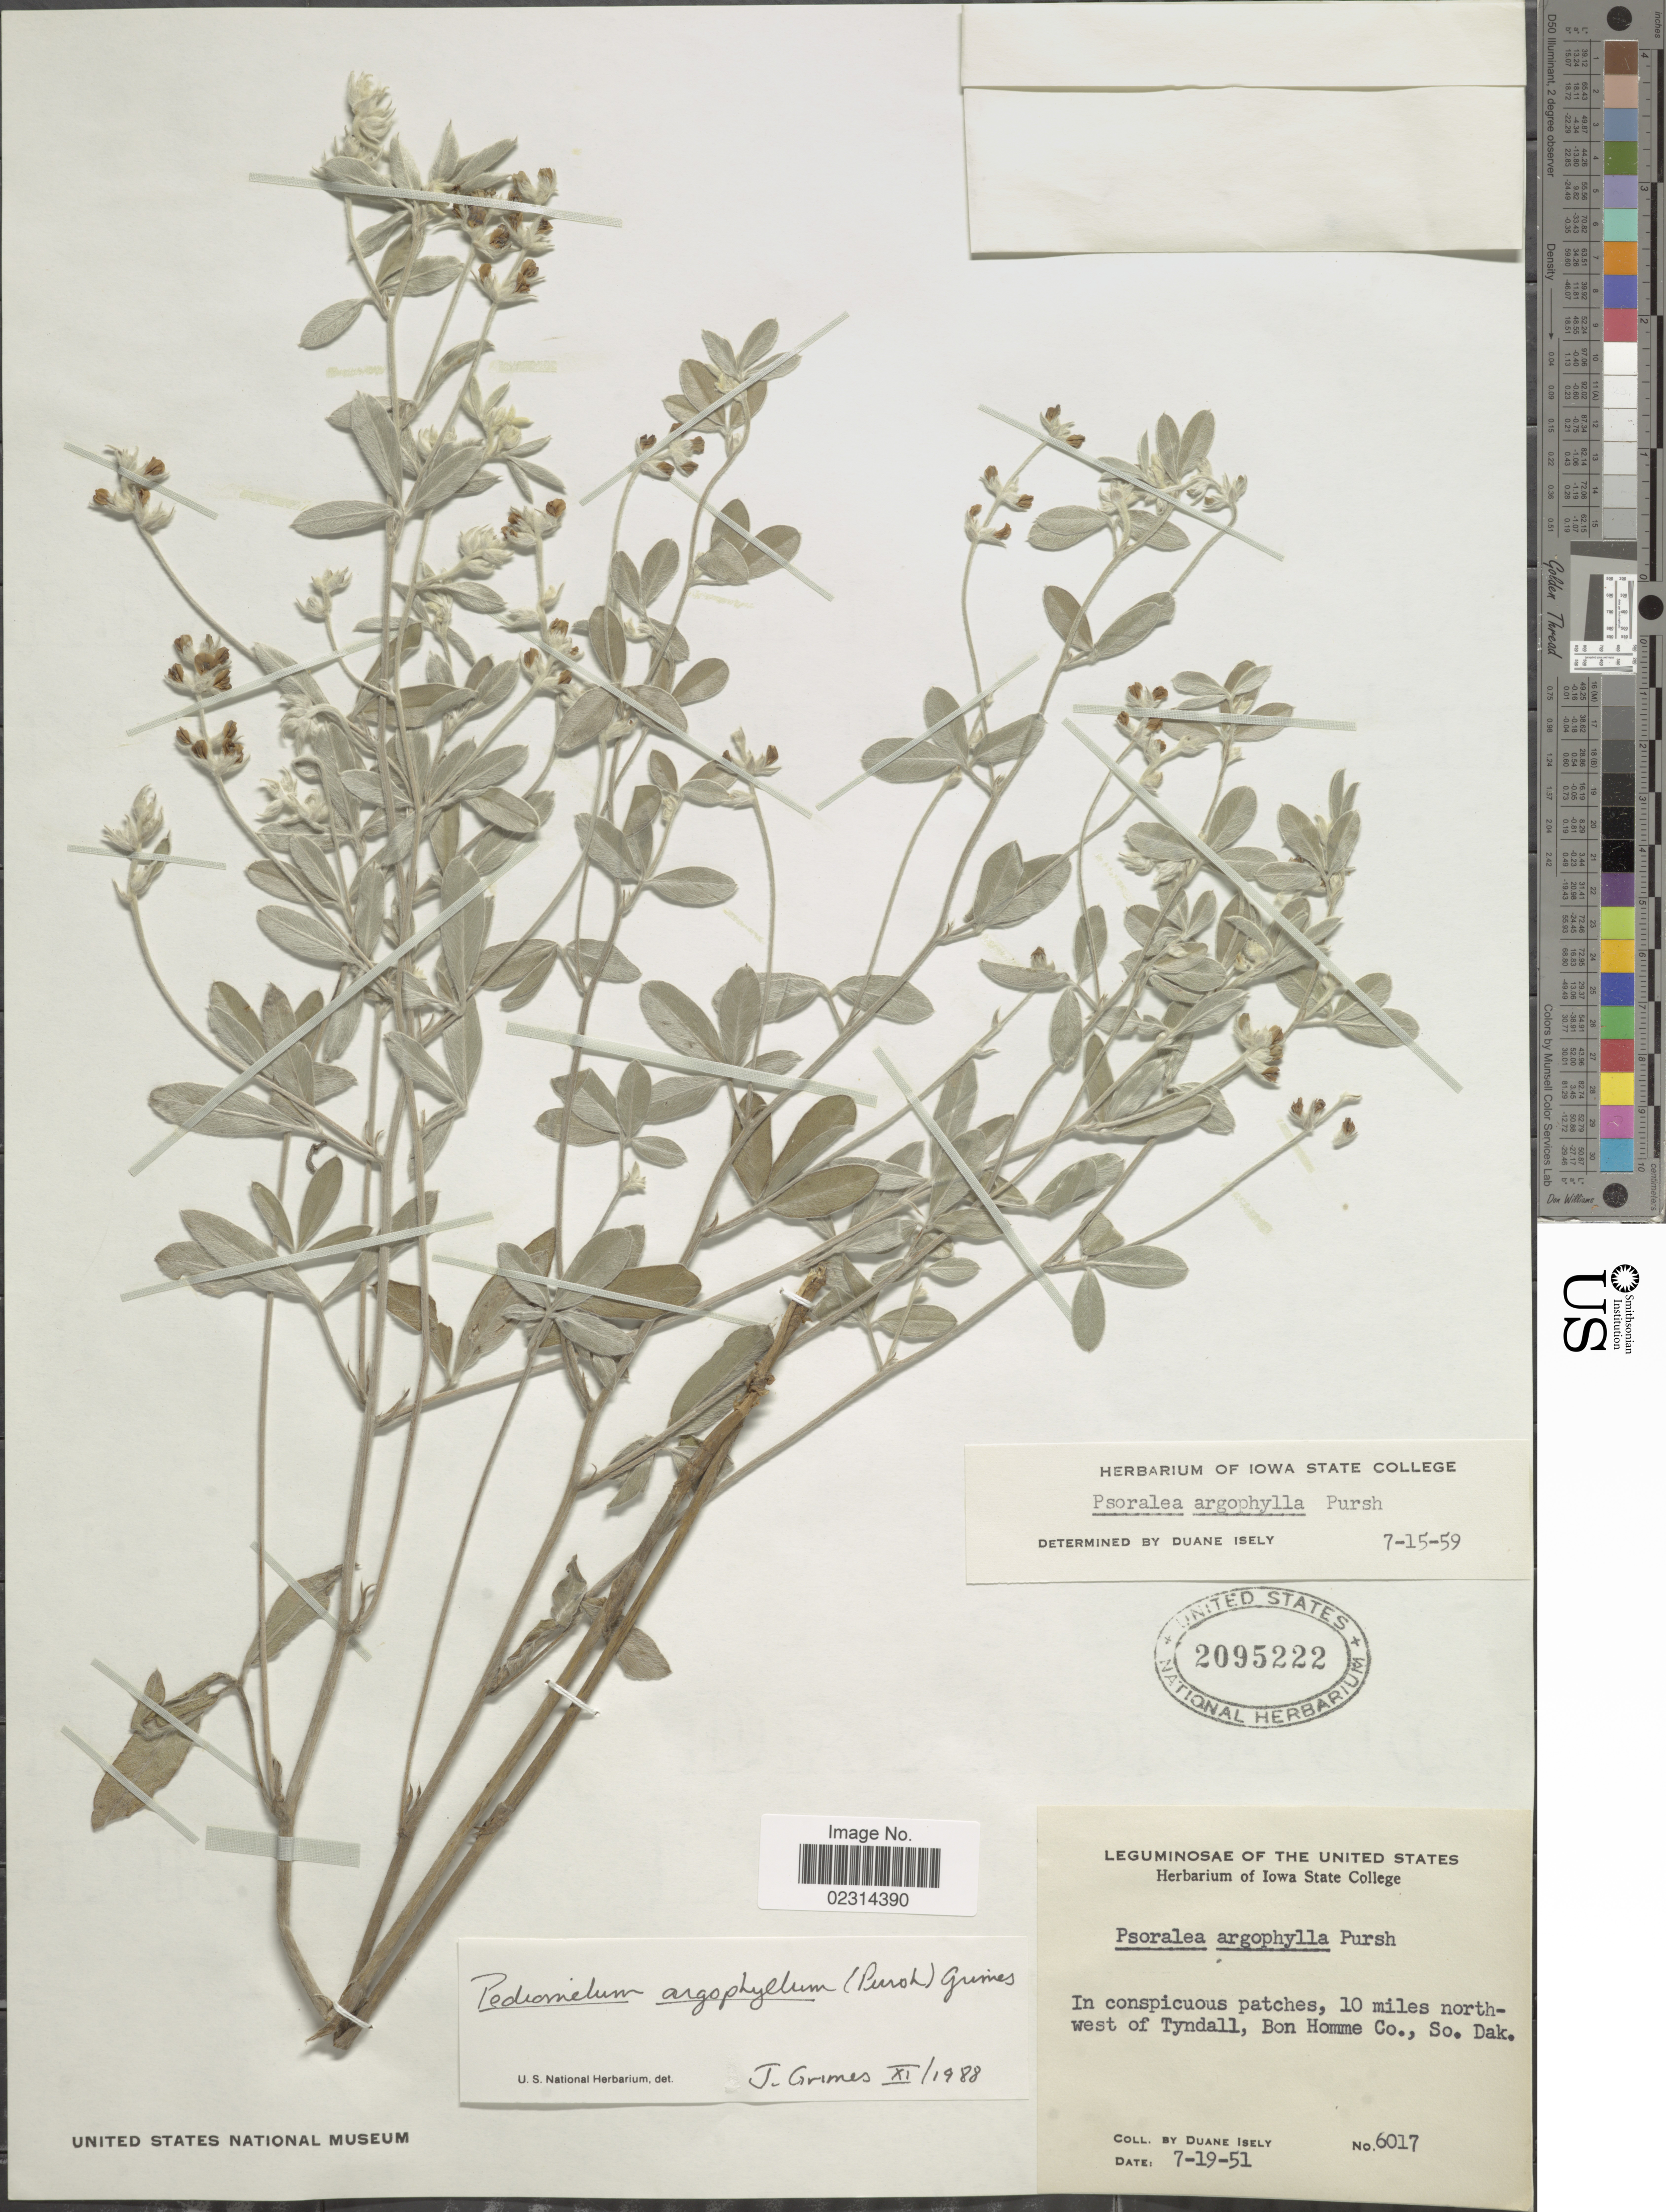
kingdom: Plantae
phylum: Tracheophyta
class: Magnoliopsida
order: Fabales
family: Fabaceae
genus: Pediomelum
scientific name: Pediomelum argophyllum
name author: (Pursh) J.W. Grimes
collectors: D. Isely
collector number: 6017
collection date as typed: Transcribed d/m/y: 19/7/51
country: United States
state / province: South Dakota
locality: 10 miles northwest of Tyndall, Bon Homme Co.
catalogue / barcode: US 2095222